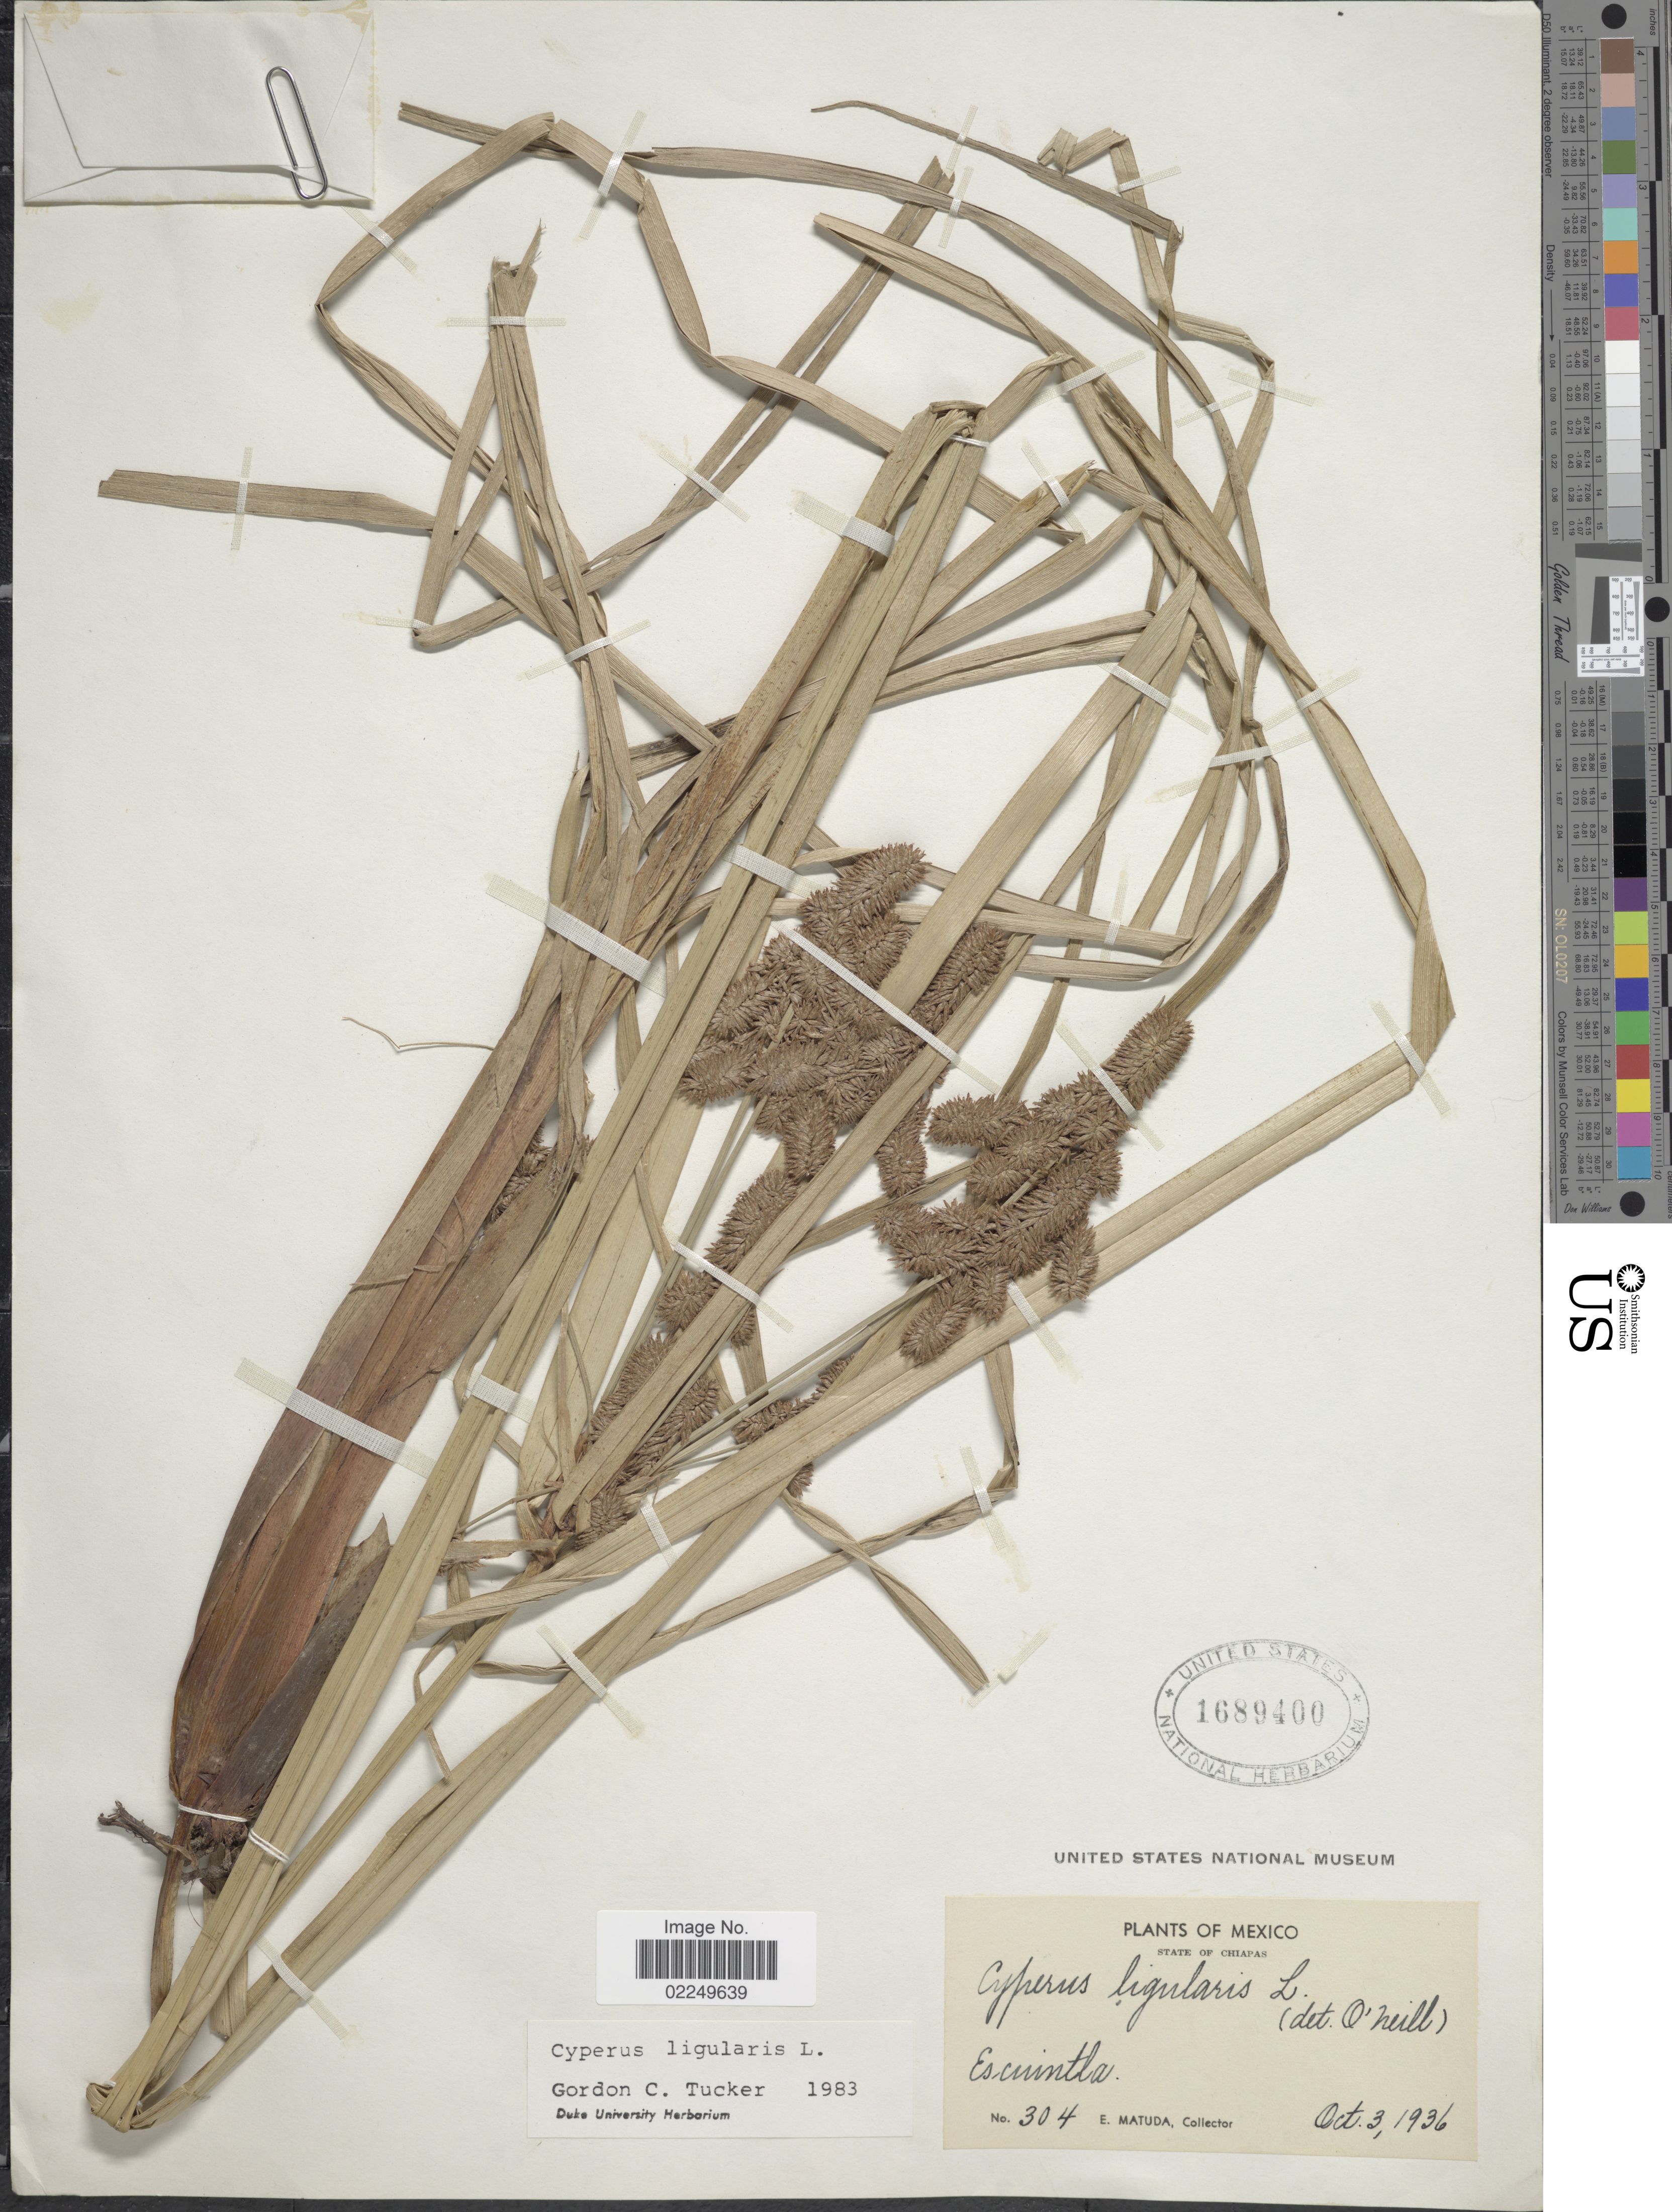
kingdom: Plantae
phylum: Tracheophyta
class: Liliopsida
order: Poales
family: Cyperaceae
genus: Cyperus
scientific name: Cyperus ligularis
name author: L.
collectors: E. Matuda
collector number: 304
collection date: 1936-10-03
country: Mexico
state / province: Chiapas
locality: State of Chiapas, Escuintla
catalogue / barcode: US 1689400